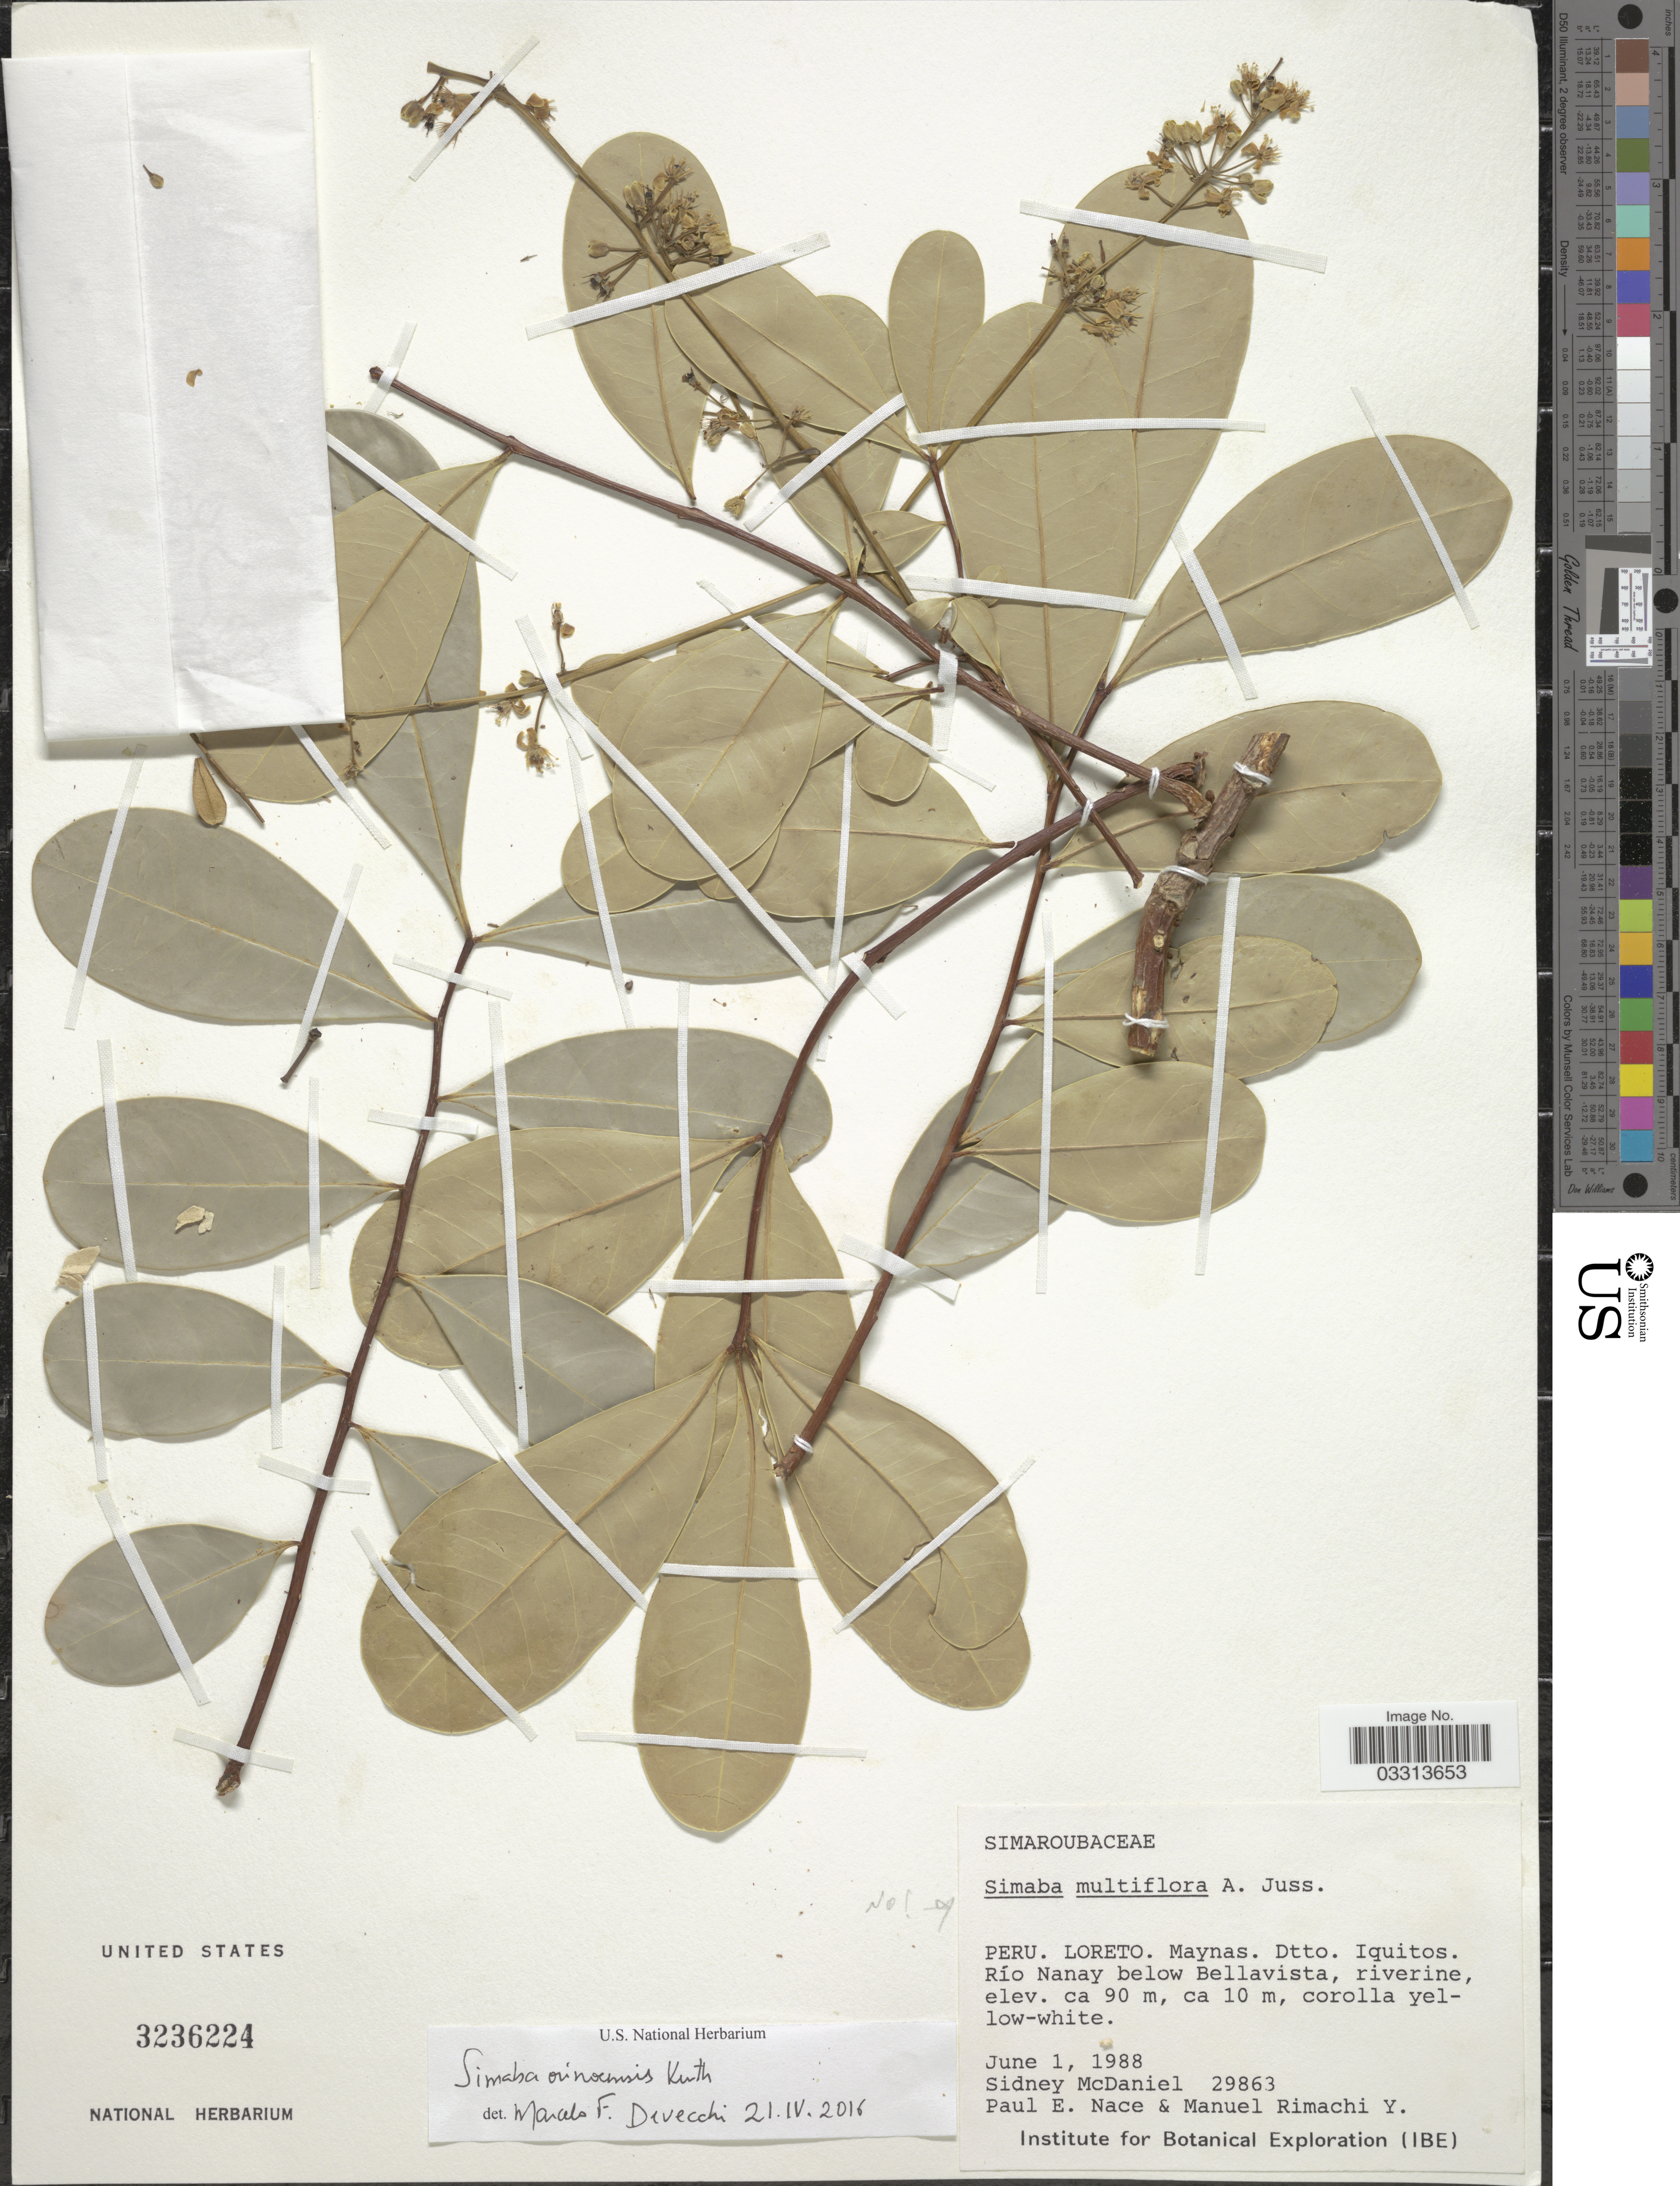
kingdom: Plantae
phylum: Tracheophyta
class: Magnoliopsida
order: Sapindales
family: Simaroubaceae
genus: Simaba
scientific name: Simaba orinocensis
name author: Kunth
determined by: Devecchi, M. F.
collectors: S. McDaniel, P. Nace & M. Rimachi Y.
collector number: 29863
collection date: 1988-06-01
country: Peru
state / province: Loreto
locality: Maynas. Dtto. Iquitos. Río Nanay below Bellavista.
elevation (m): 10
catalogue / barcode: US 3236224